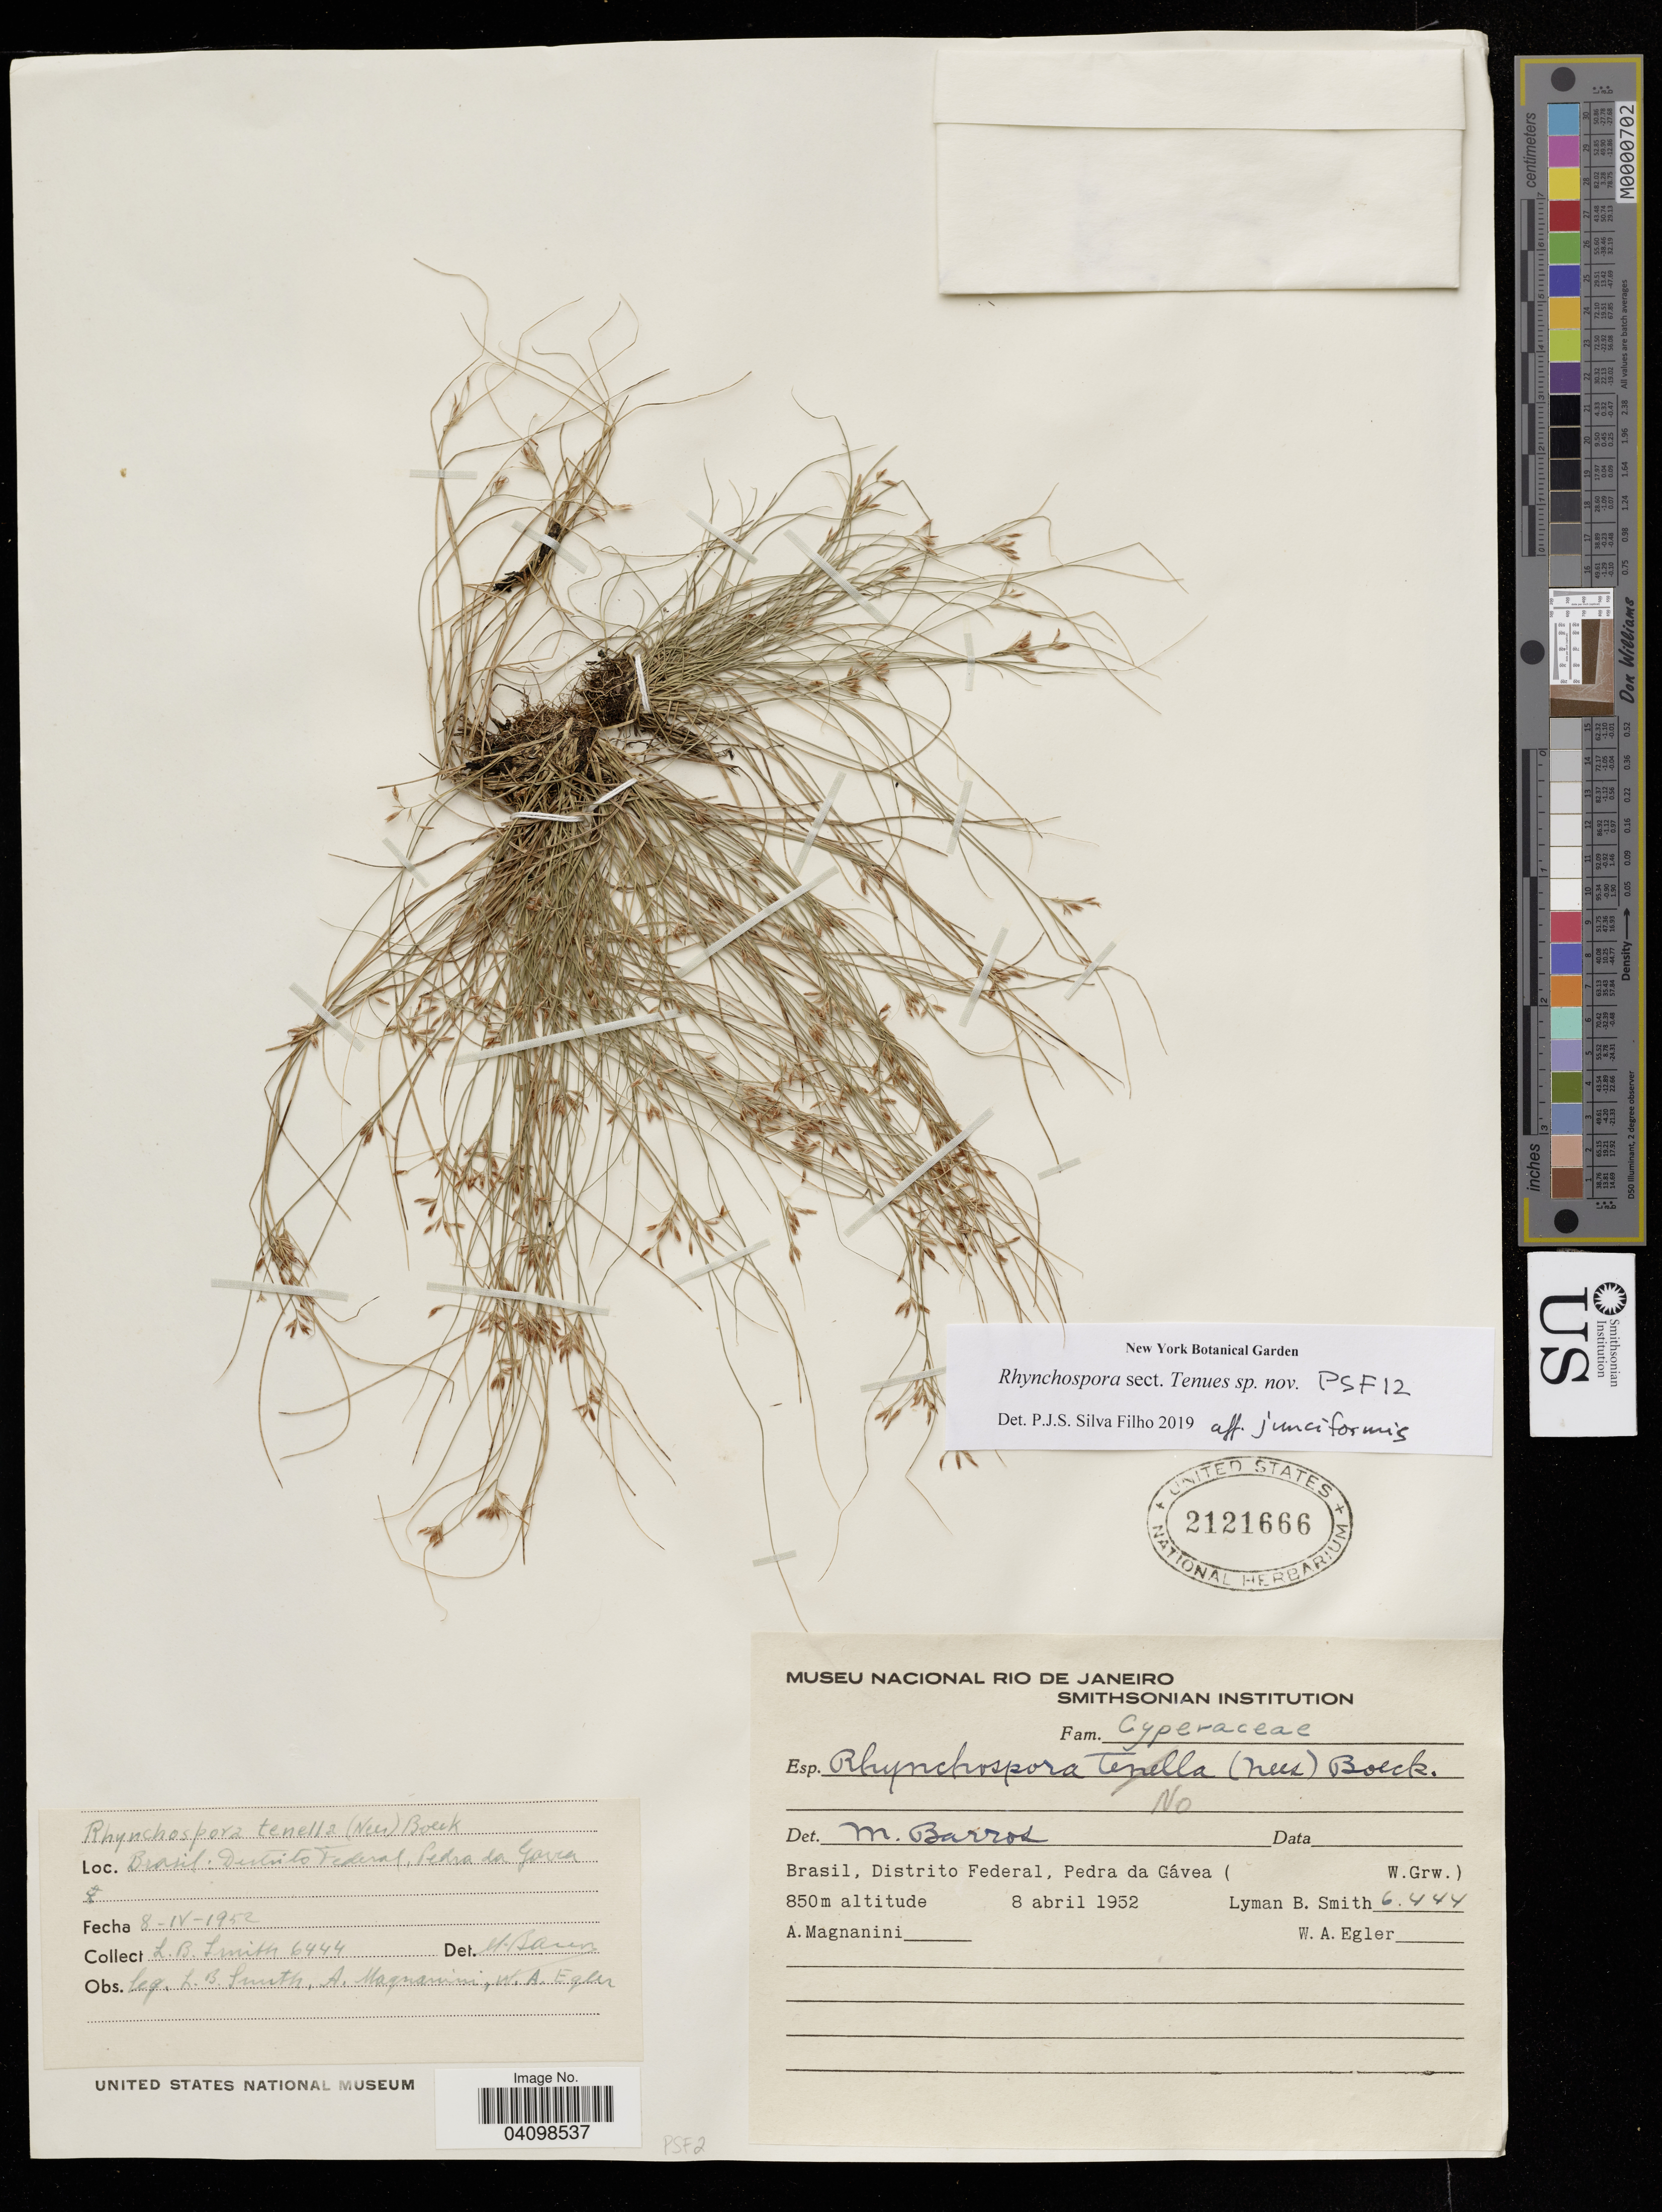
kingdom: Plantae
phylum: Tracheophyta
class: Liliopsida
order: Poales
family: Cyperaceae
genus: Rhynchospora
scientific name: Rhynchospora sp. nov.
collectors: L. Smith, A. Magnanini & W. A. Egler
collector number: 6444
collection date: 1952-04-08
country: Brazil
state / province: Distrito Federal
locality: Pedra da Gávea.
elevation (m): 850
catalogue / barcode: US 2121666